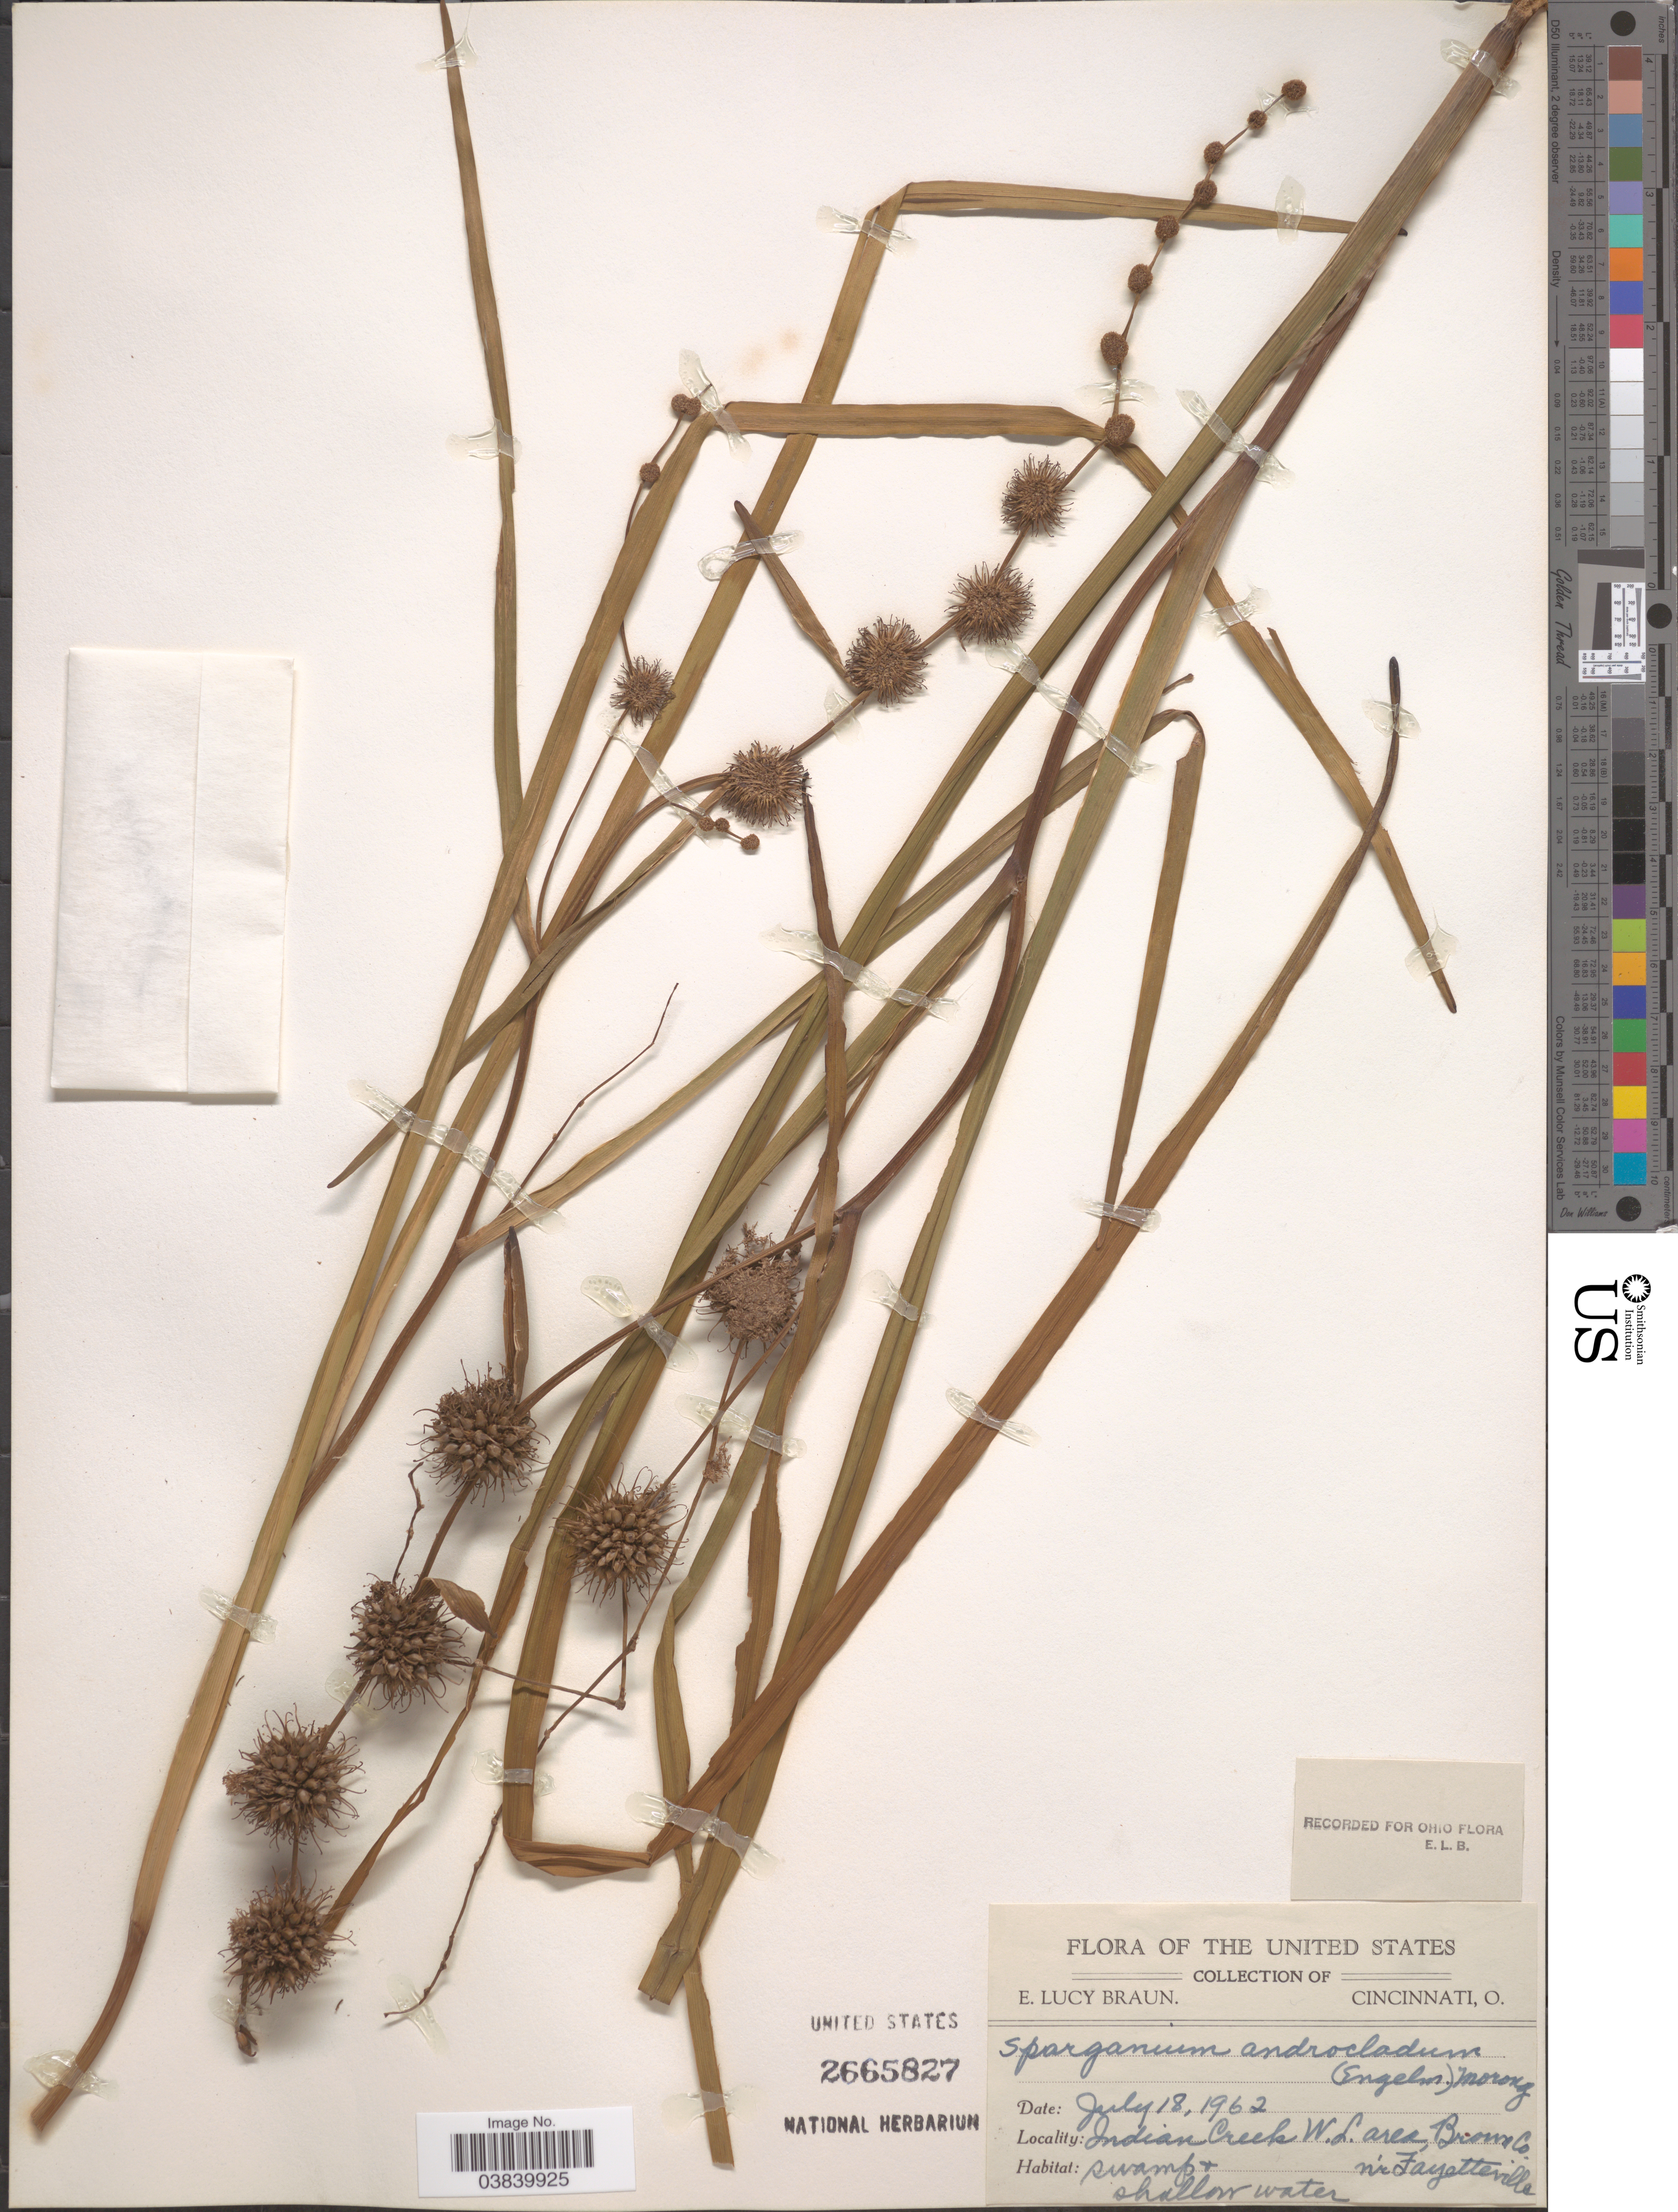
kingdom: Plantae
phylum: Tracheophyta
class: Liliopsida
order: Poales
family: Typhaceae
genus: Sparganium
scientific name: Sparganium androcladum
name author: Morong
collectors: E. L. Braun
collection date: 1962-07-18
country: United States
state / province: Wisconsin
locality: Indian Creek W.L. area, Brown Co. nr Fayetteville.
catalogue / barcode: US 2665827